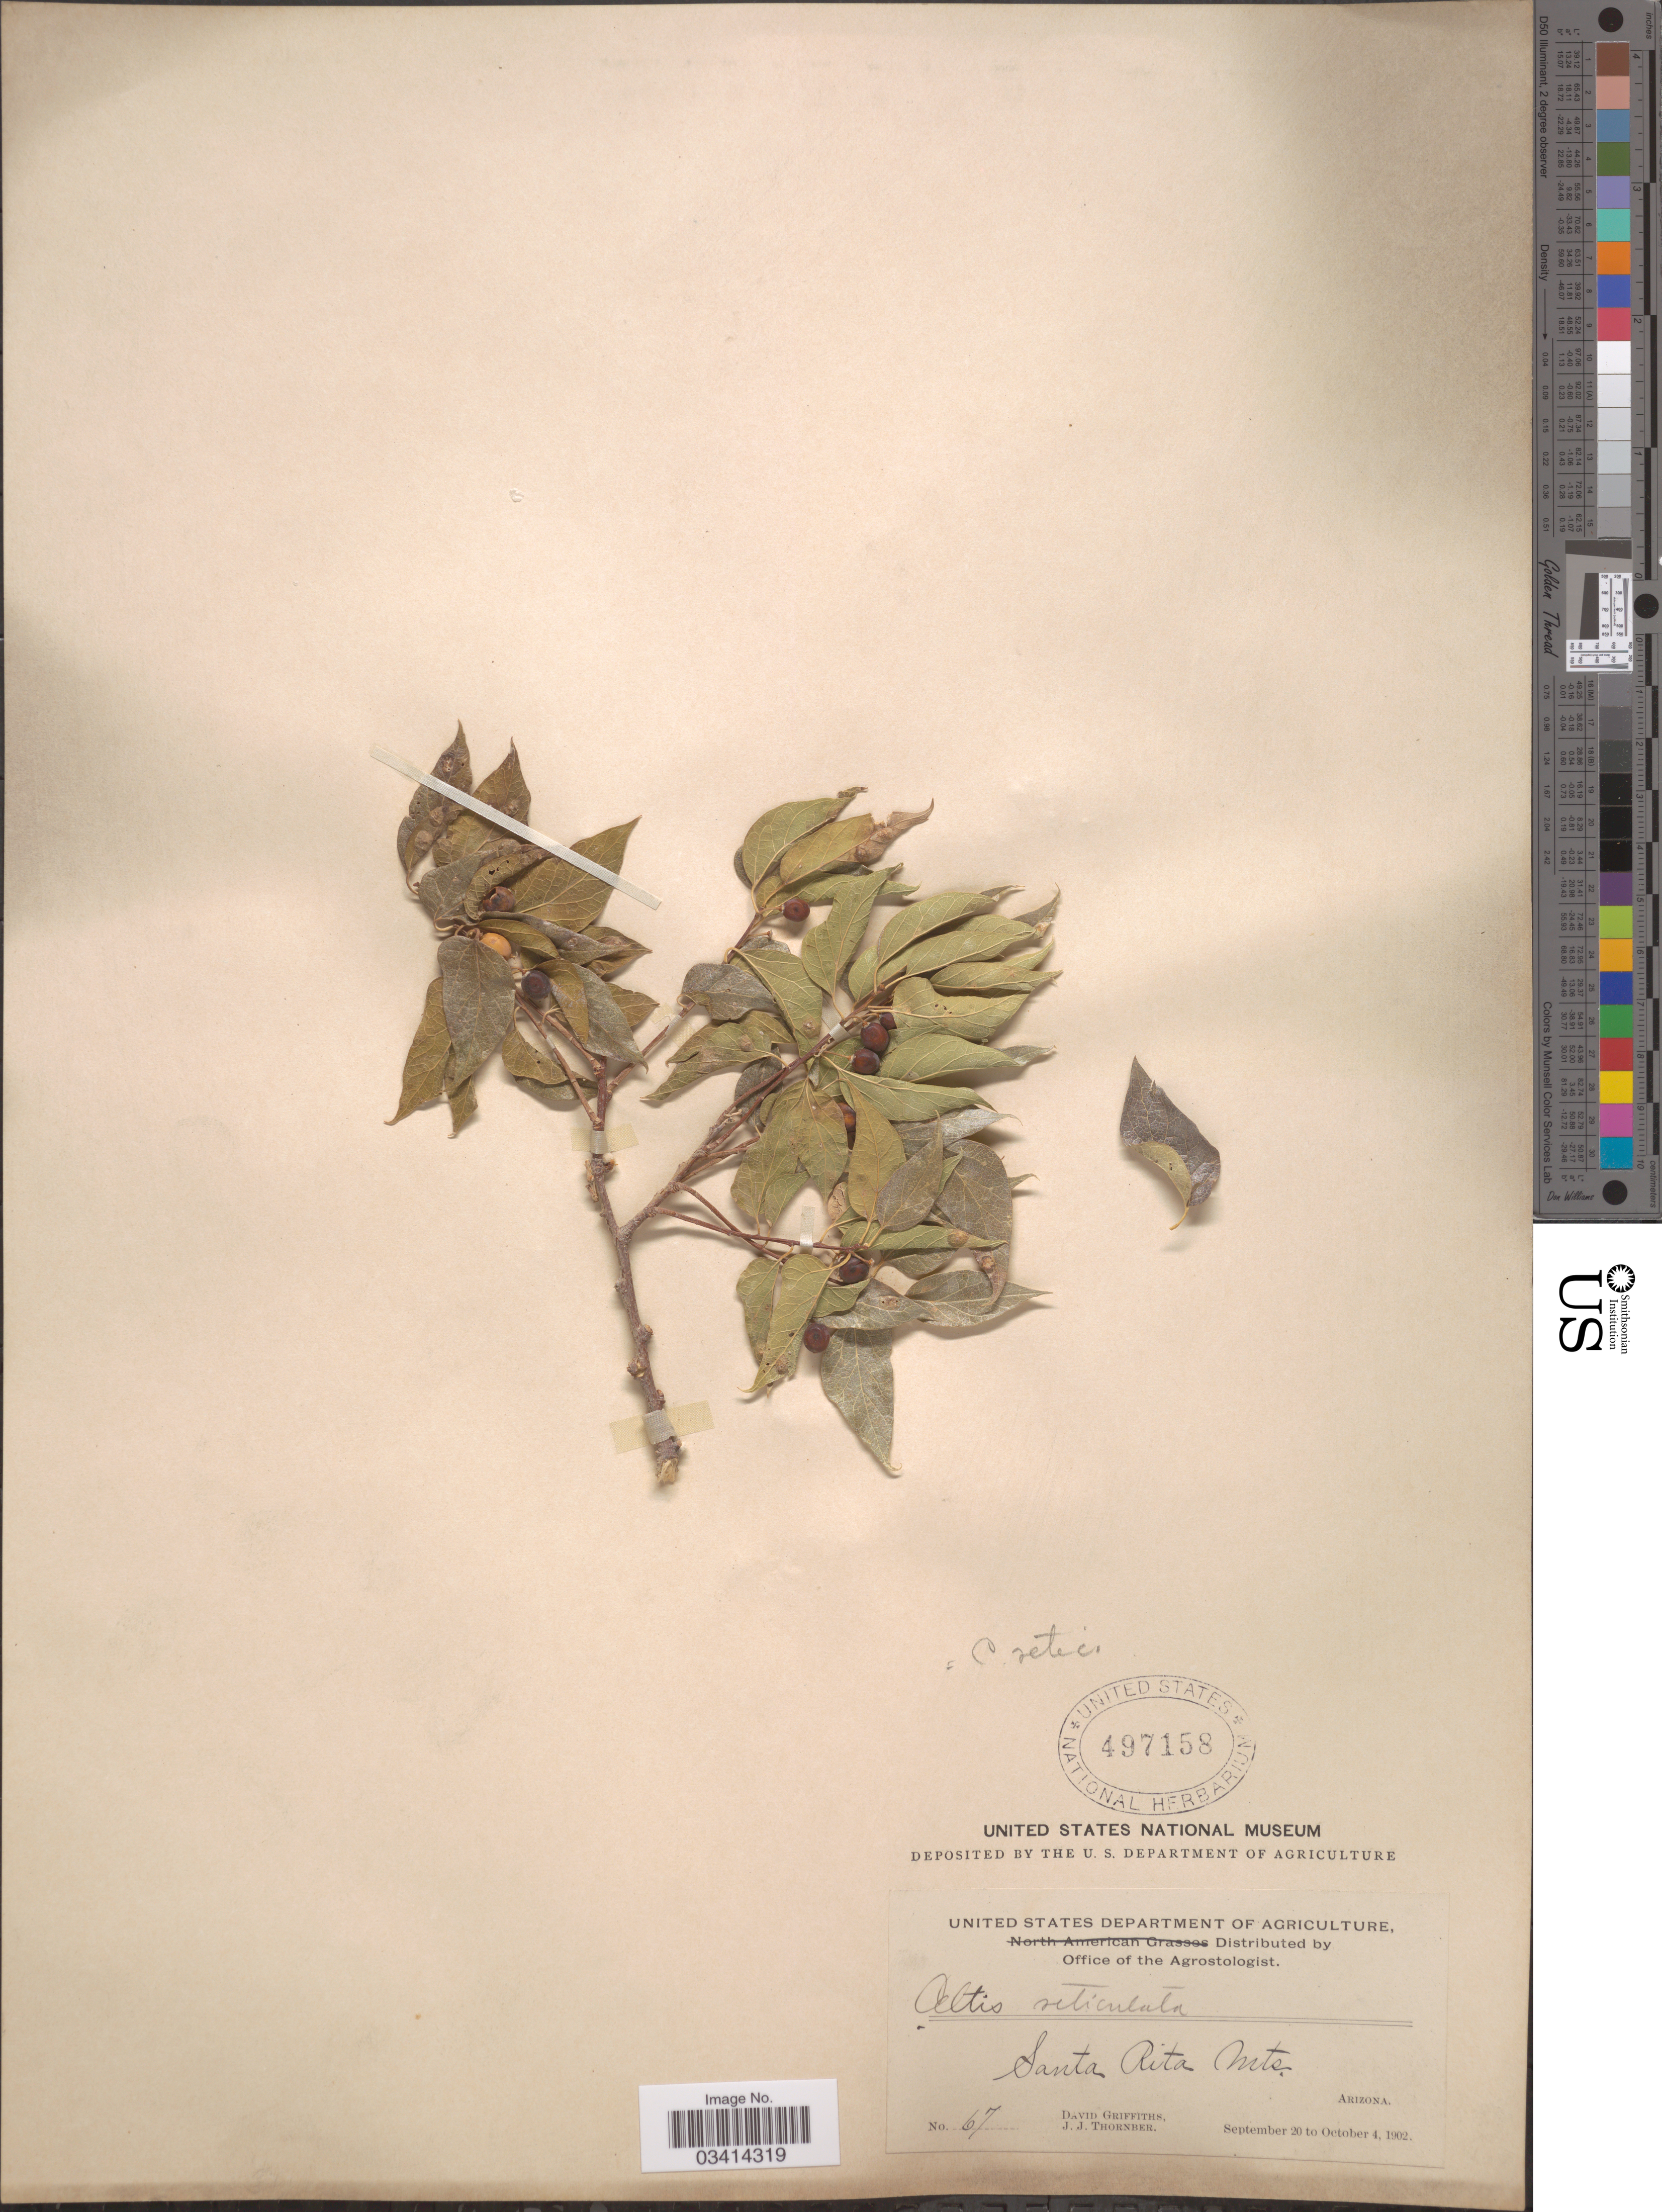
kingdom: Plantae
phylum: Tracheophyta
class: Magnoliopsida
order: Rosales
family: Cannabaceae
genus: Celtis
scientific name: Celtis reticulata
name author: Torr.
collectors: D. Griffiths & J. Thornber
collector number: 67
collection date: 1902-09-20/1902-10-04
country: United States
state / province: Arizona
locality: Santa Rita Mts.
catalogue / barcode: US 497158